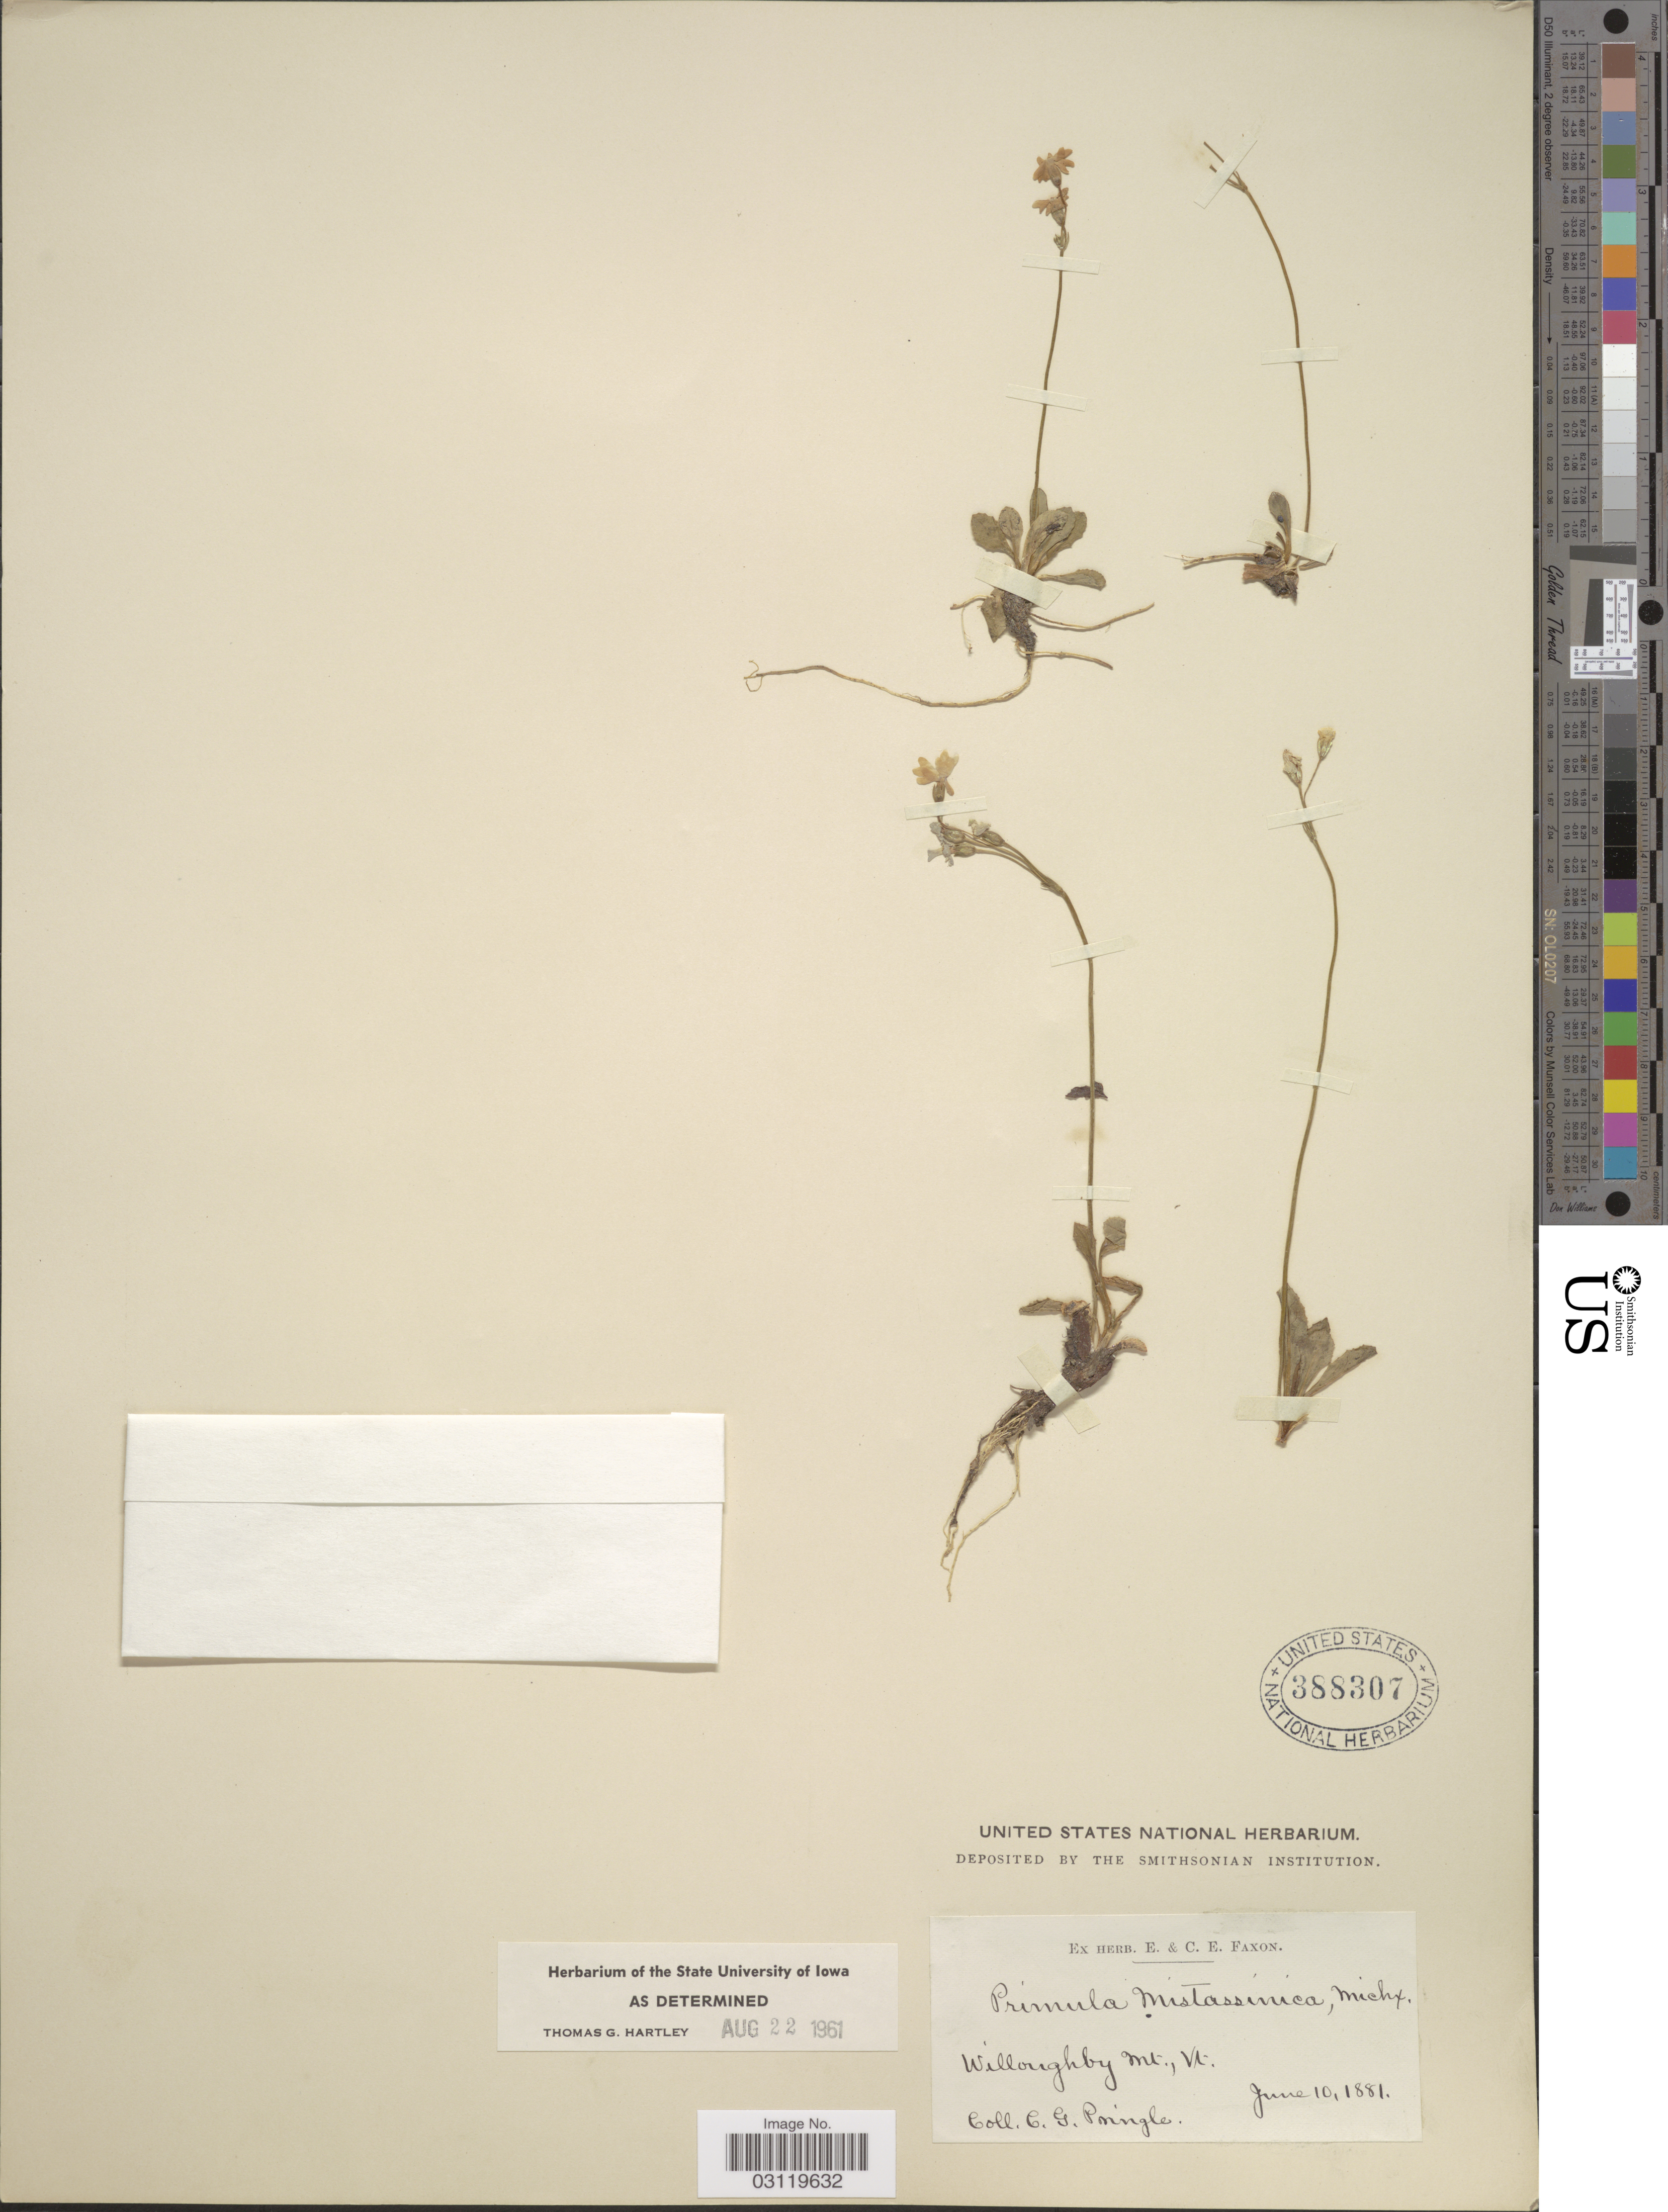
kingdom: Plantae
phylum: Tracheophyta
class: Magnoliopsida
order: Ericales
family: Primulaceae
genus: Primula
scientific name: Primula mistassinica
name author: Michx.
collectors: C. G. Pringle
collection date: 1881-06-10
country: United States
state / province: Vermont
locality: Willoughby Mt.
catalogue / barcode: US 388307